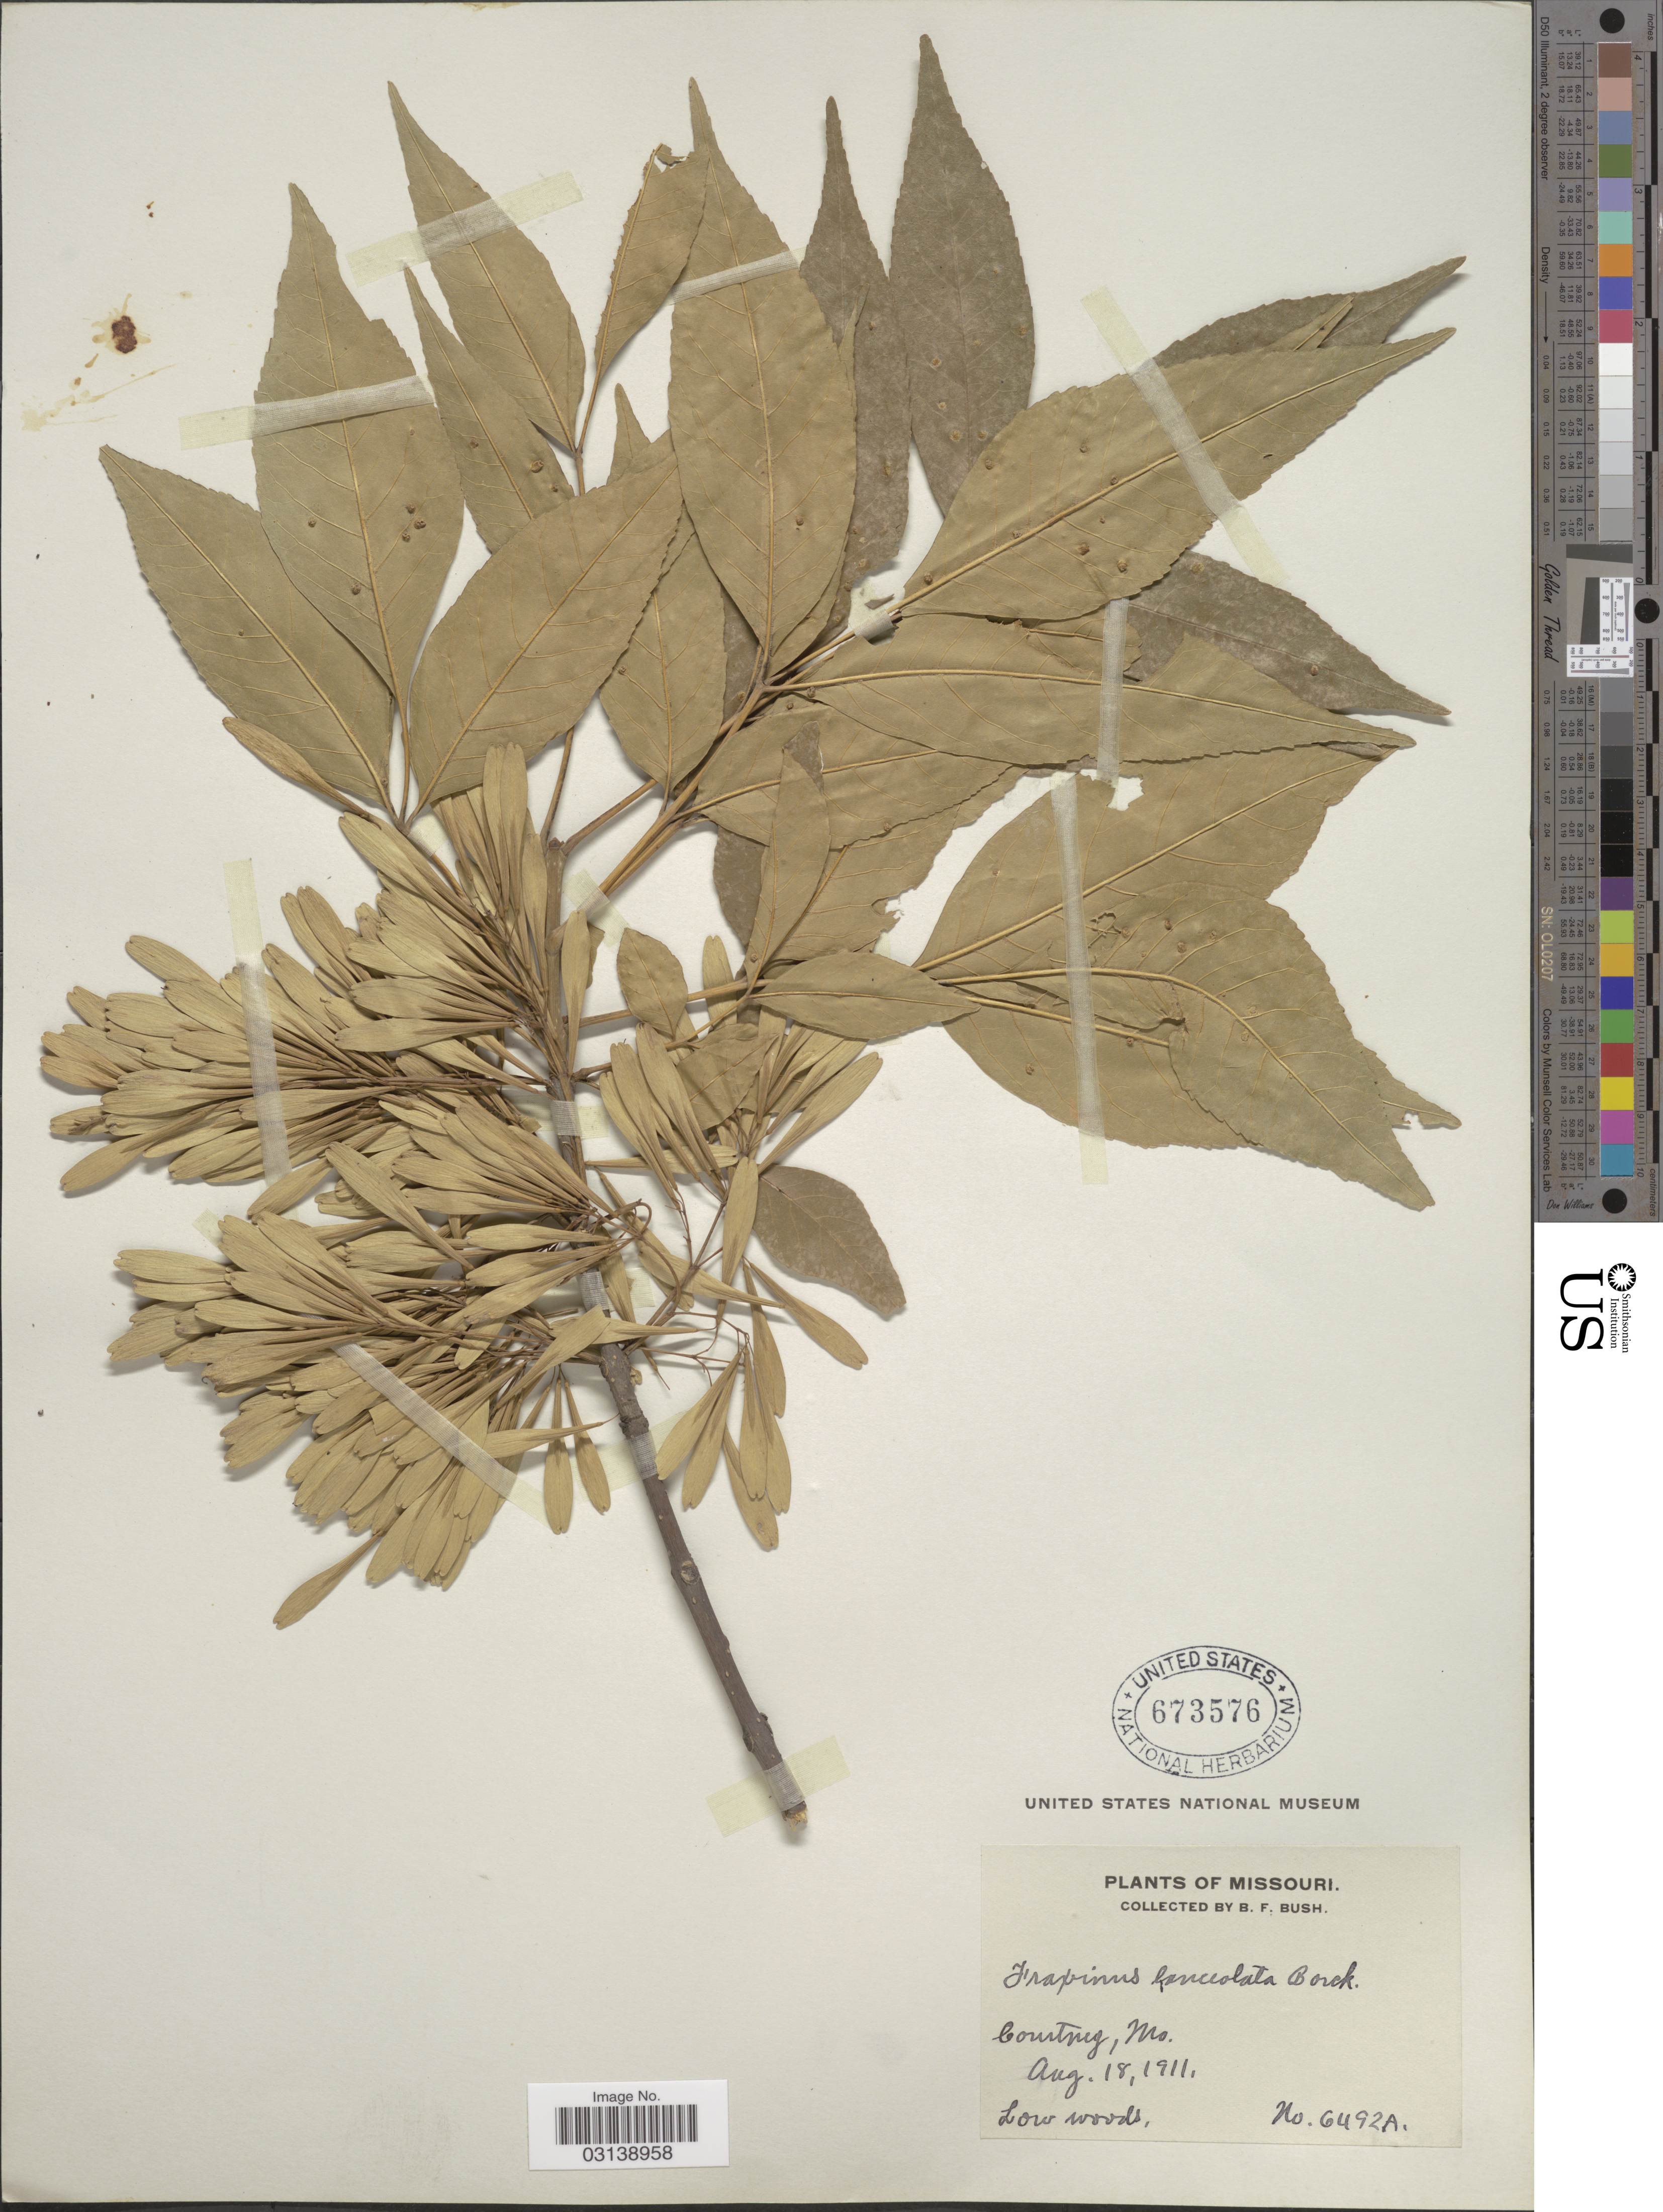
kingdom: Plantae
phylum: Tracheophyta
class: Magnoliopsida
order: Lamiales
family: Oleaceae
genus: Fraxinus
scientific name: Fraxinus pennsylvanica var. campestris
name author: (Britton) F.C. Gates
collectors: B. F. Bush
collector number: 6492A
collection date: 1911-08-18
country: United States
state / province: Missouri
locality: Courtney.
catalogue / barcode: US 673576